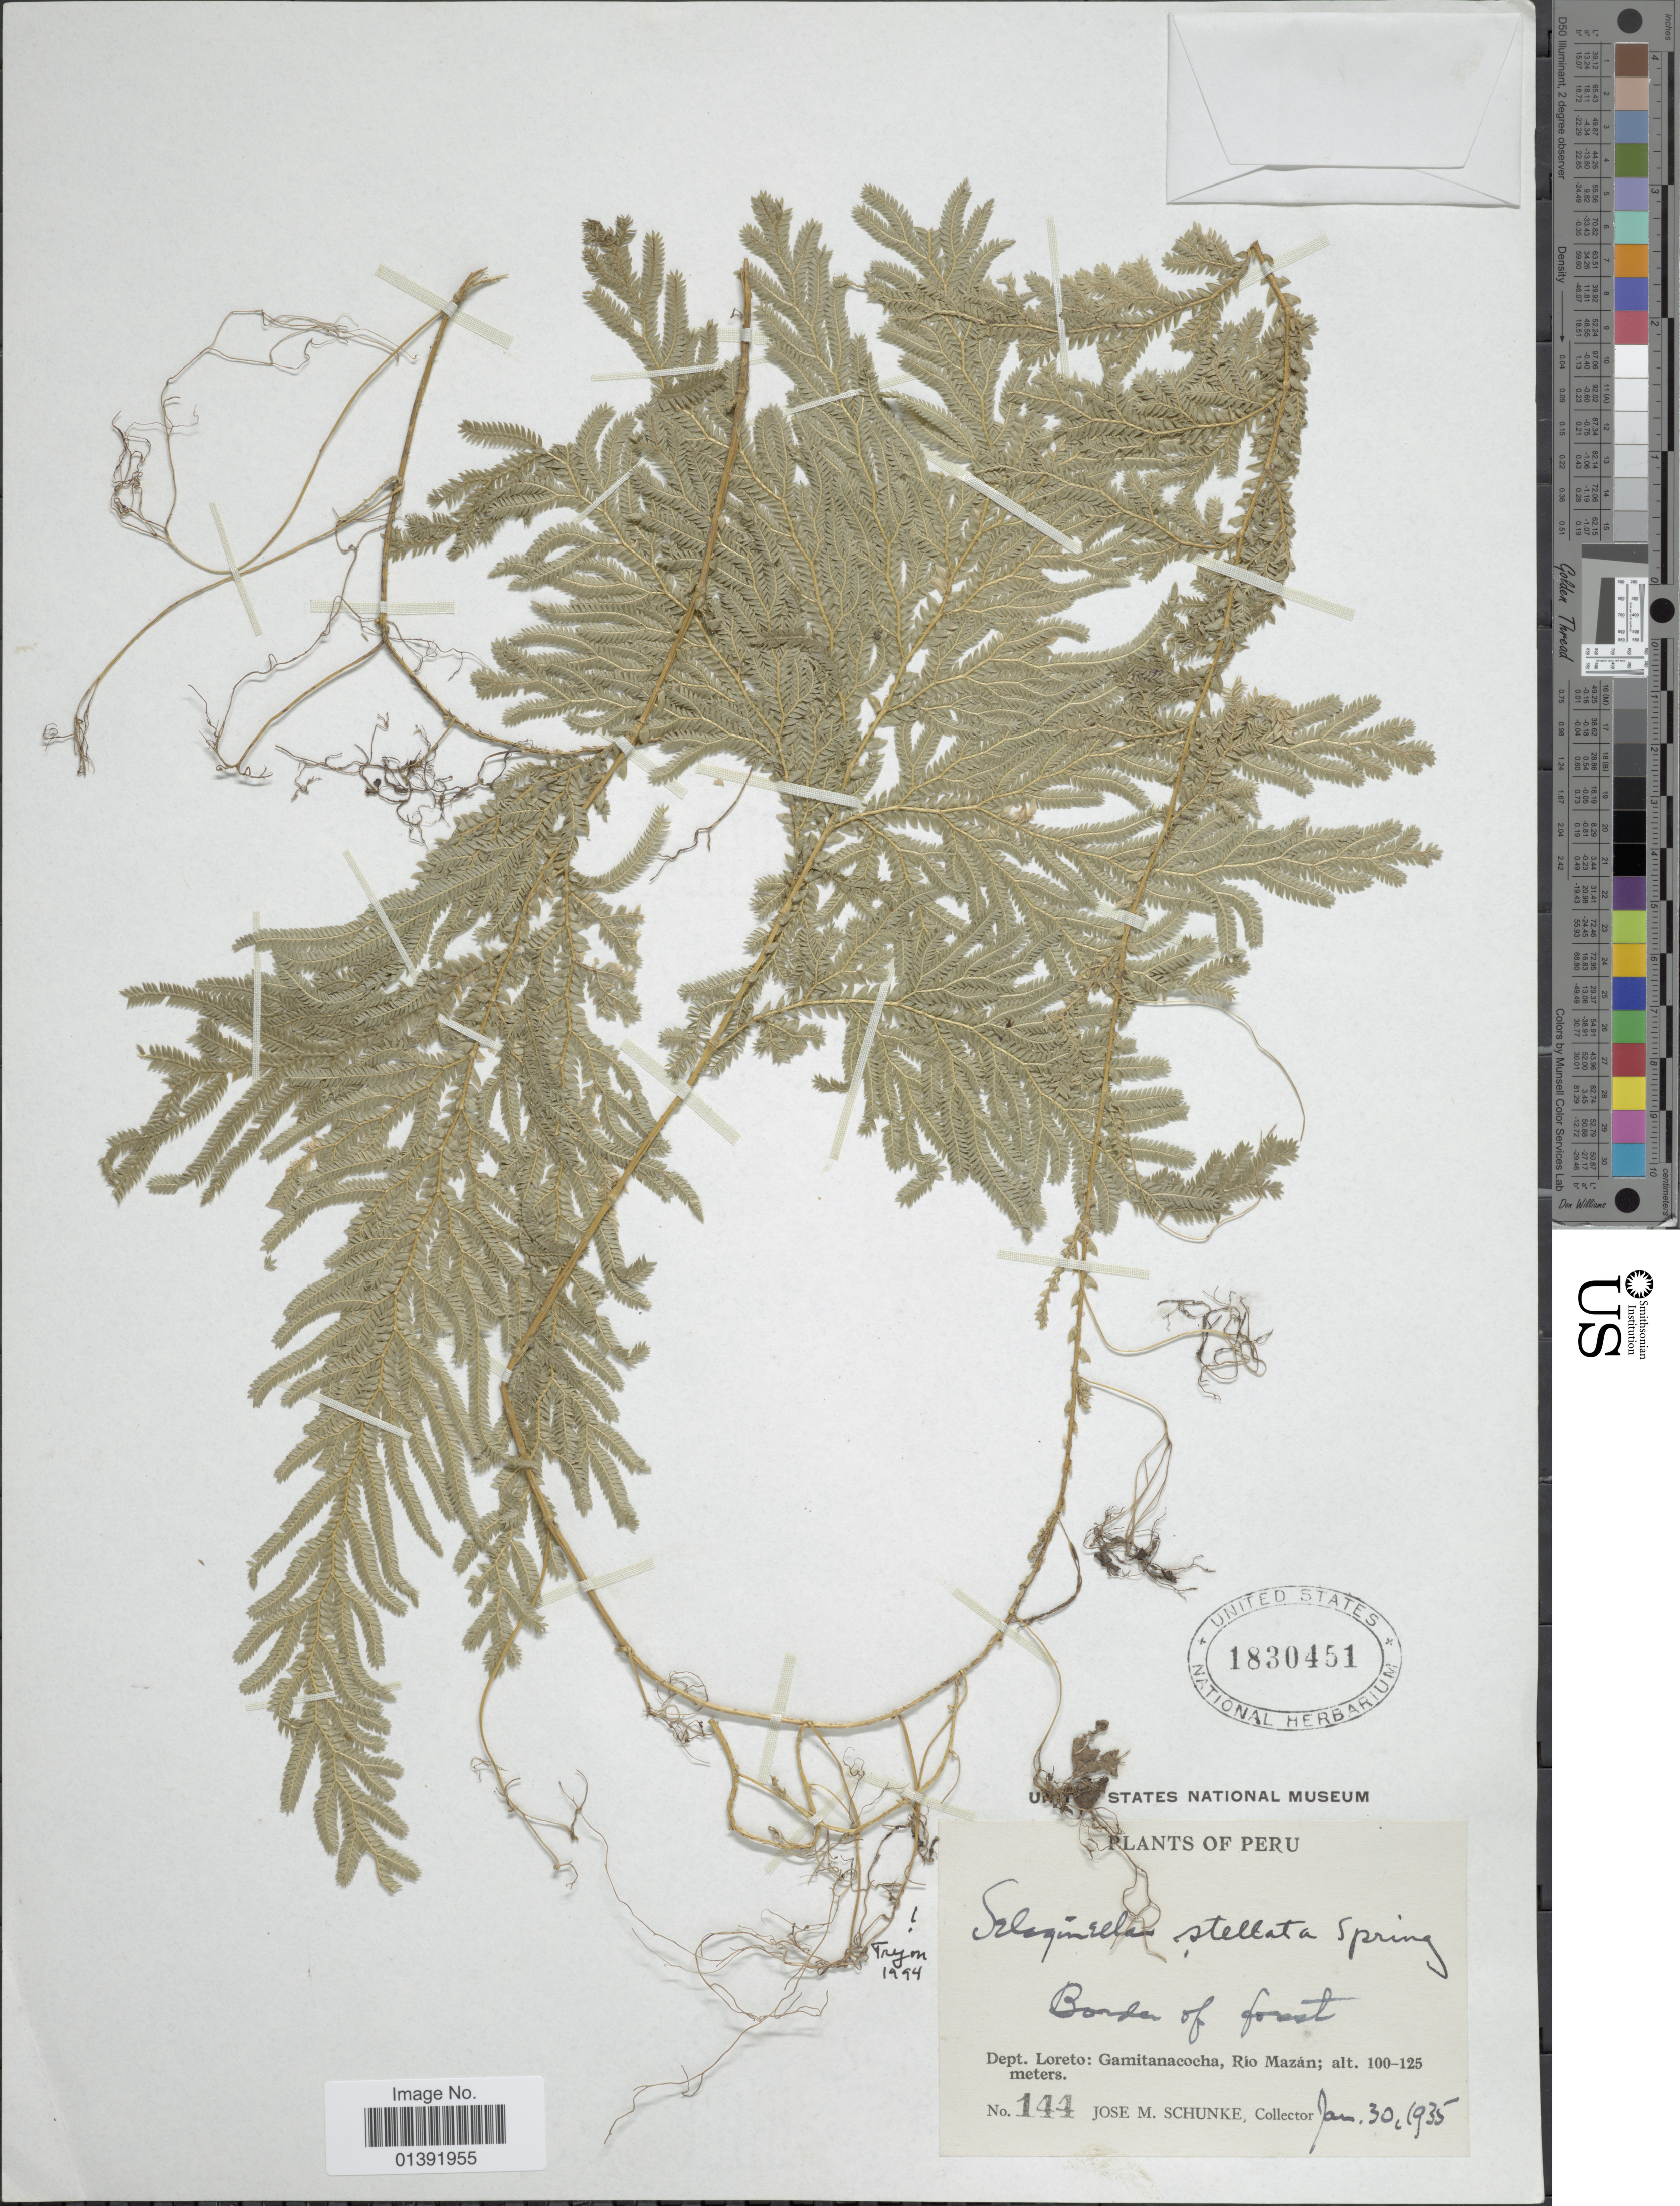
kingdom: Plantae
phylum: Tracheophyta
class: Lycopodiopsida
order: Selaginellales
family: Selaginellaceae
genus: Selaginella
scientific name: Selaginella stellata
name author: Spring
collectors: J. M. Schunke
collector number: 144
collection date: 1935-01-30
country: Peru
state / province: Loreto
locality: Gamitanacocha, Rio Mazán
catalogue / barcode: US 1830451